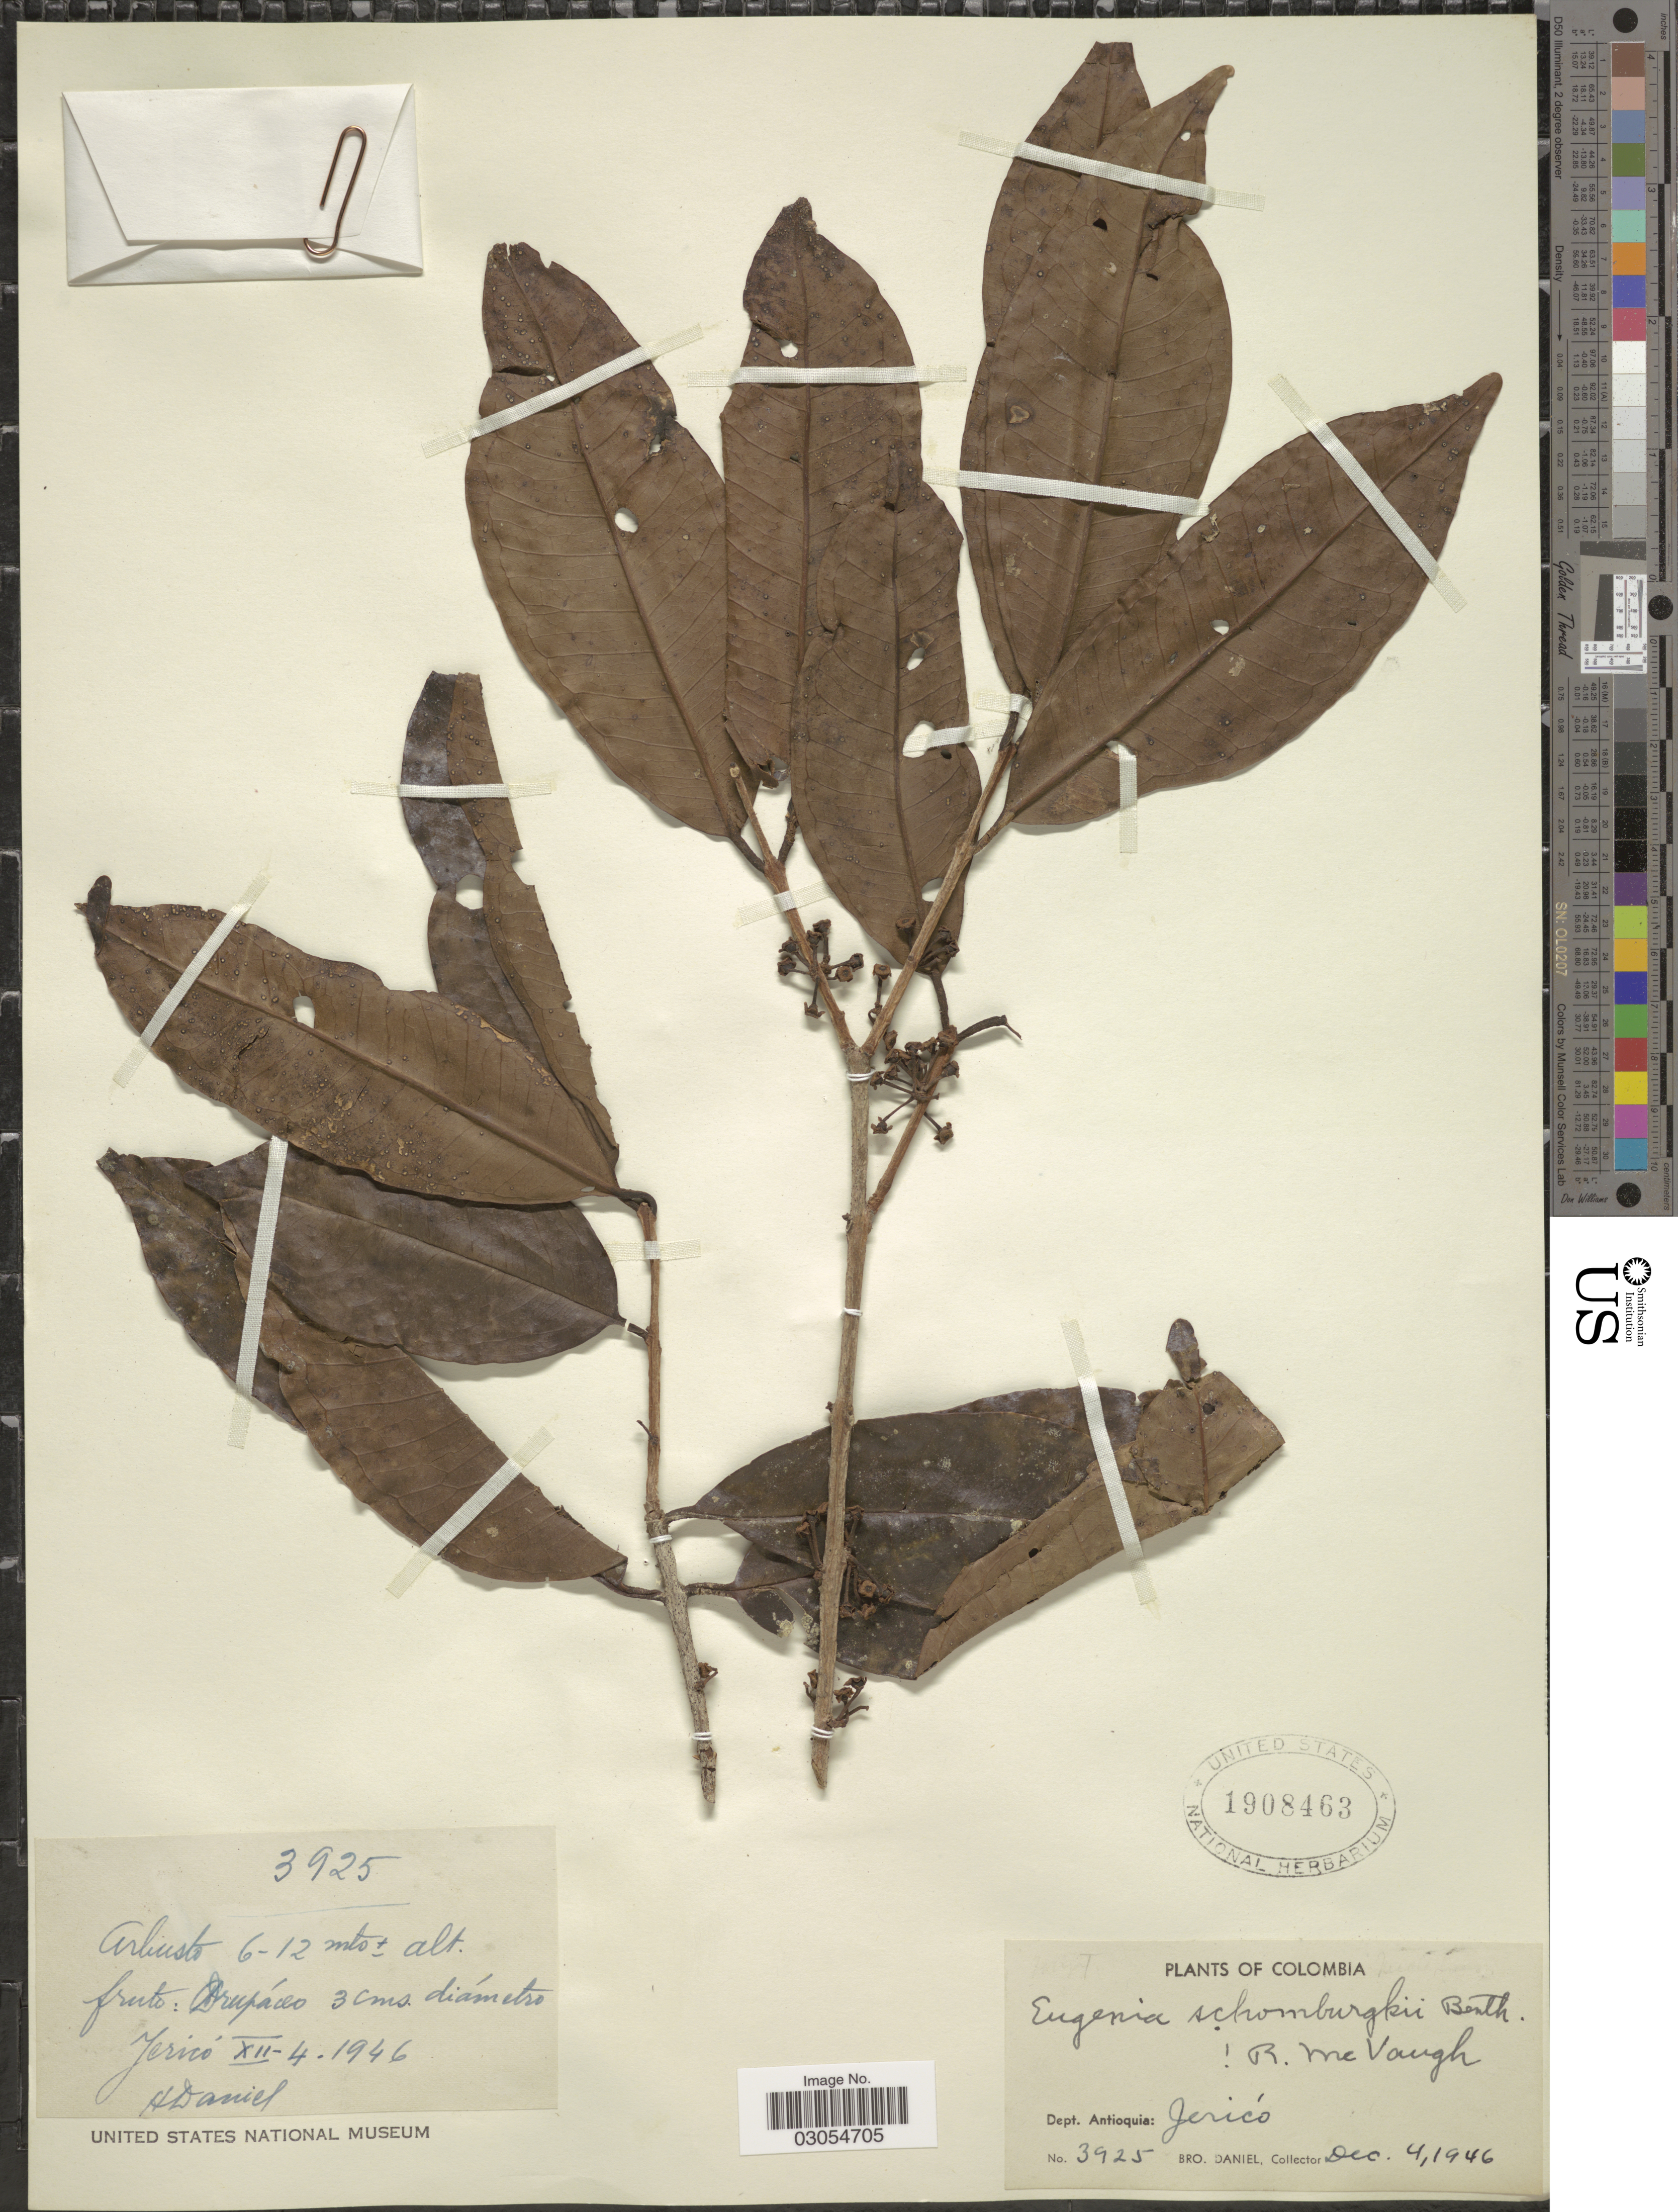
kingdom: Plantae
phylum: Tracheophyta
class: Magnoliopsida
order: Myrtales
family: Myrtaceae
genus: Eugenia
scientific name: Eugenia lambertiana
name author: DC.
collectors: Bro. Daniel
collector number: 3925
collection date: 1946-12-04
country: Colombia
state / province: Antioquia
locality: Dept. Antioquia: Jericó.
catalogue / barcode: US 1908463